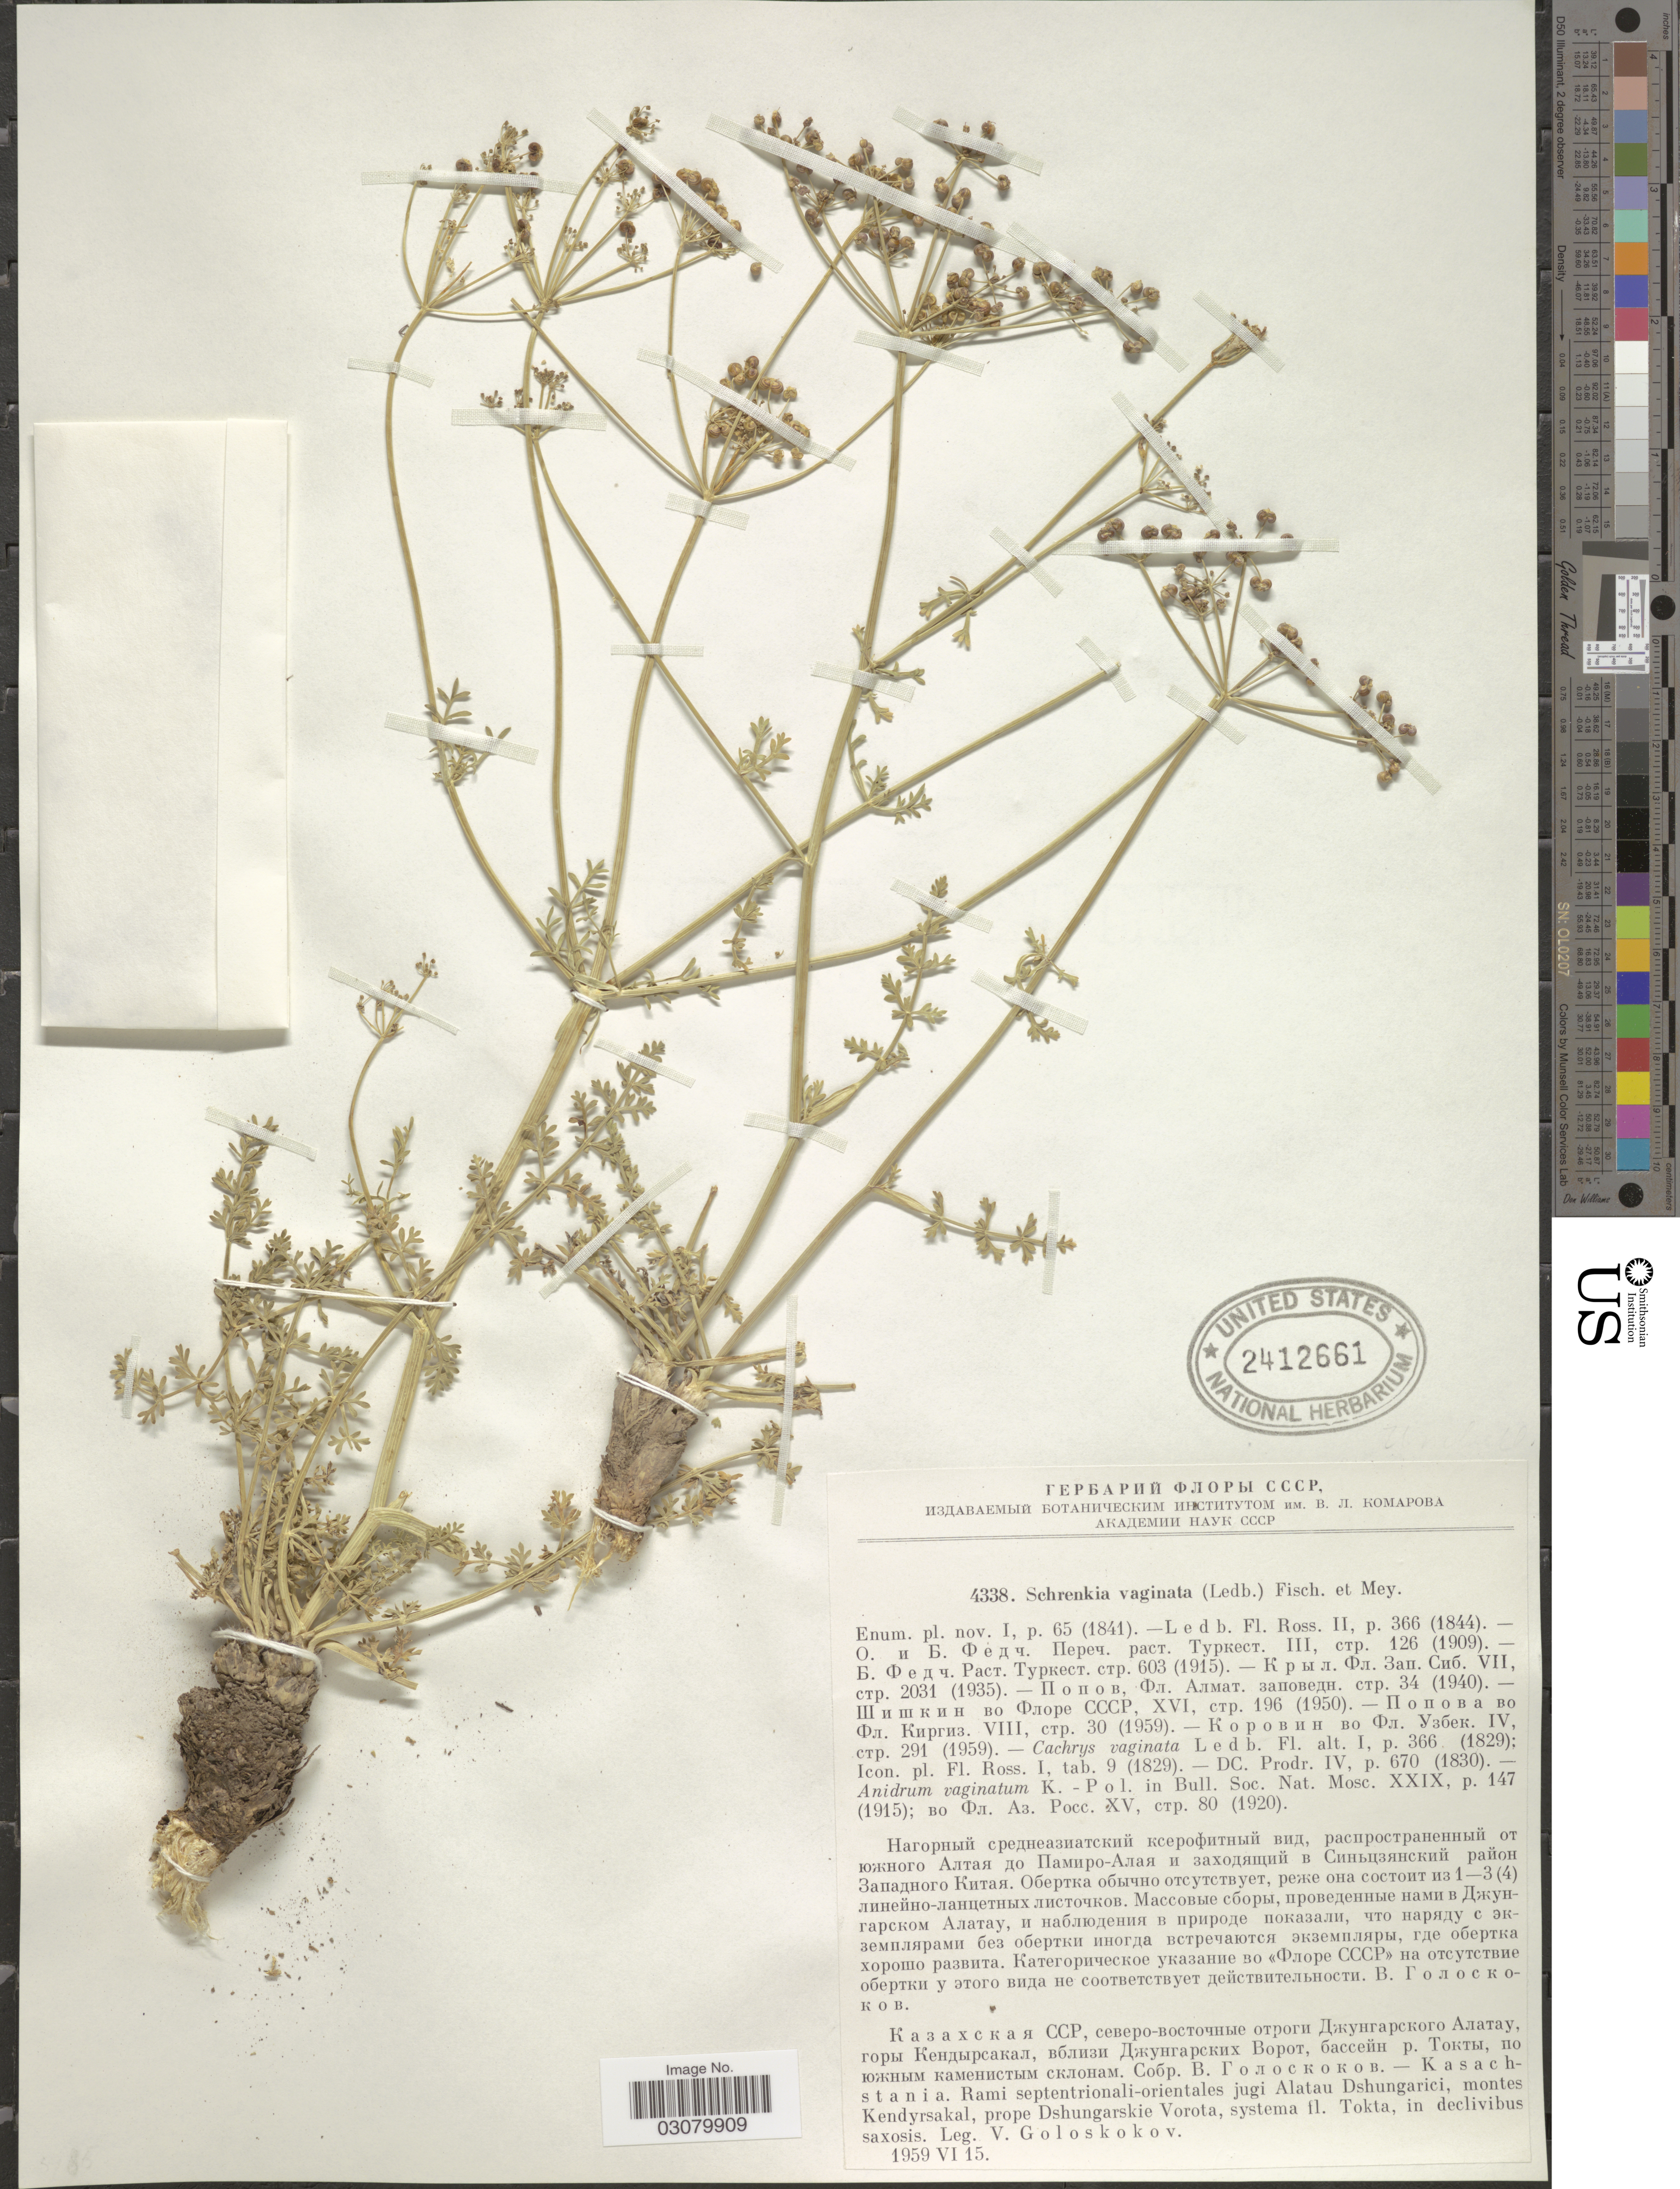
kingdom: Plantae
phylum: Tracheophyta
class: Magnoliopsida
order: Apiales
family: Apiaceae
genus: Schrenkia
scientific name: Schrenkia vaginata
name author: Fisch. & C.A. Mey.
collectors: V. P. Goloskokov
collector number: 4338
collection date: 1959-06-15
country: Kazakhstan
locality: Kasachstania. Rami septentrionali-orientales jugi Alatau Dshungarici, montes Kendyrsakal, prope Dshungarskie Vorota, systema fl. Tokta.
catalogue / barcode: US 2412661